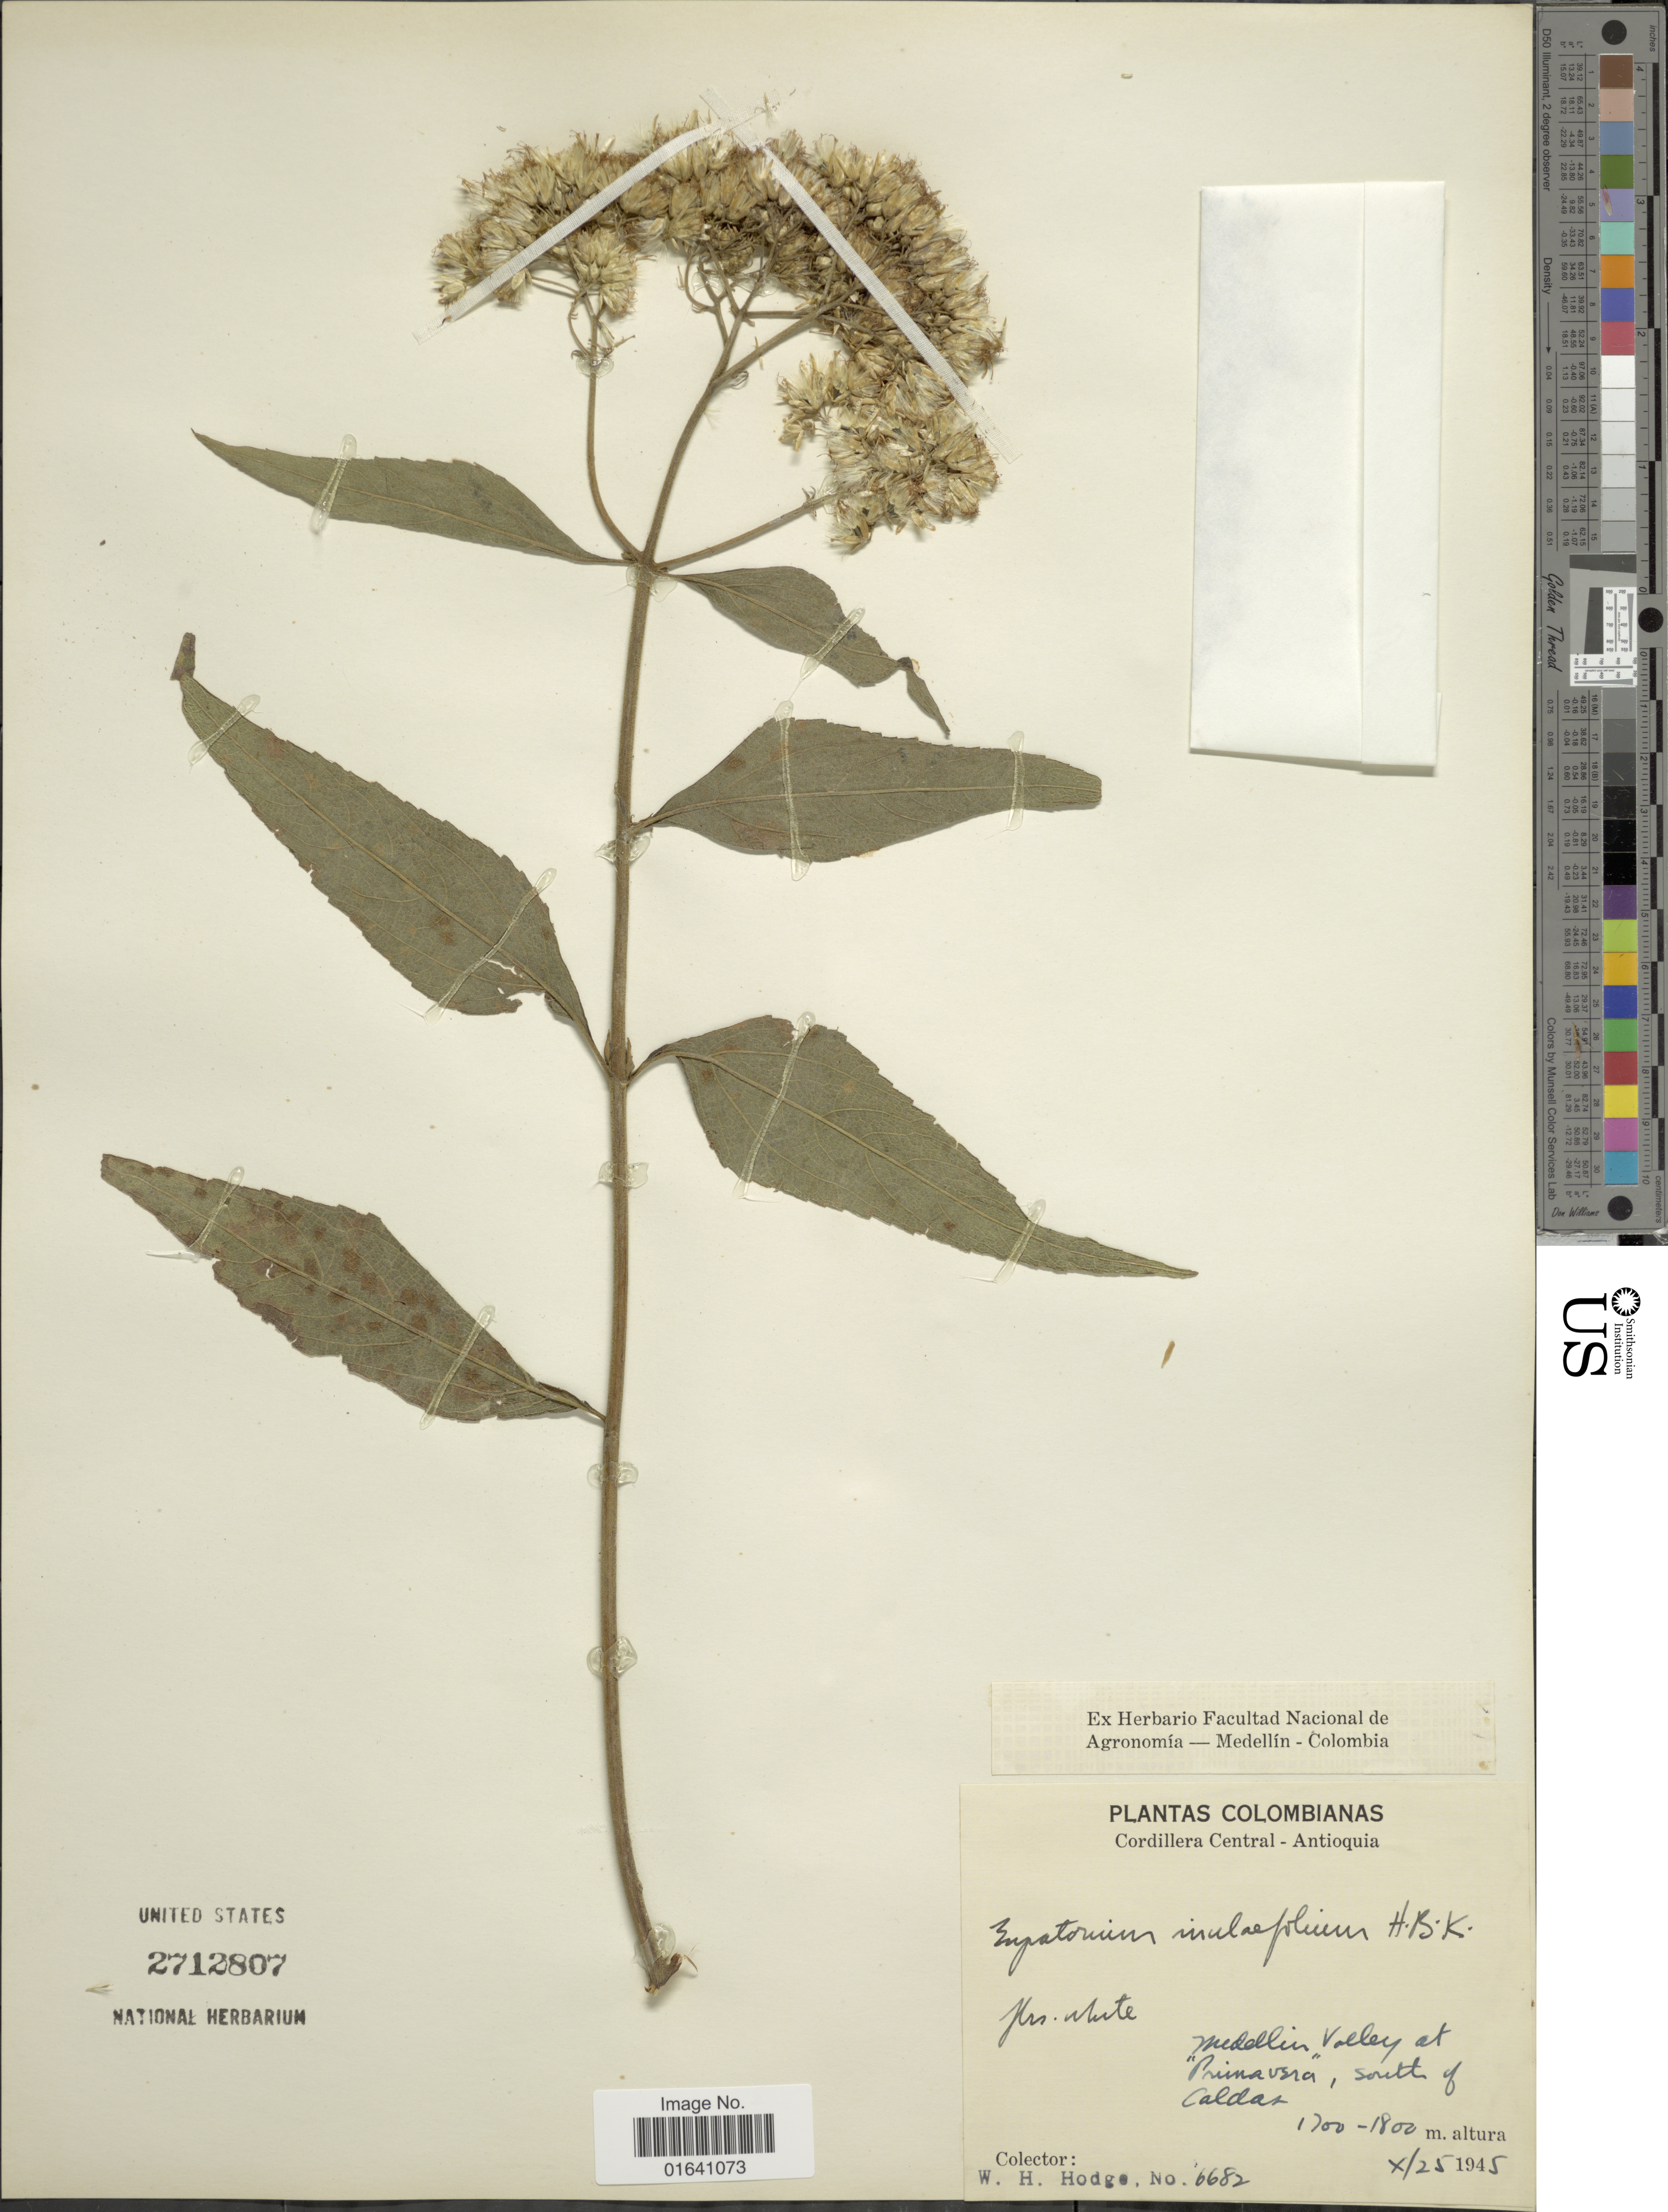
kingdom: Plantae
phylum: Tracheophyta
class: Magnoliopsida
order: Asterales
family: Asteraceae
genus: Austroeupatorium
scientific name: Austroeupatorium inulaefolium var. suaveolens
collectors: W. Hodge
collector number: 6682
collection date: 1945-10-25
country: Colombia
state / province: Antioquia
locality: Cordillera Central, medellin Valley at 'Primavera', south of Caldas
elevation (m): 1700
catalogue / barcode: US 2712807